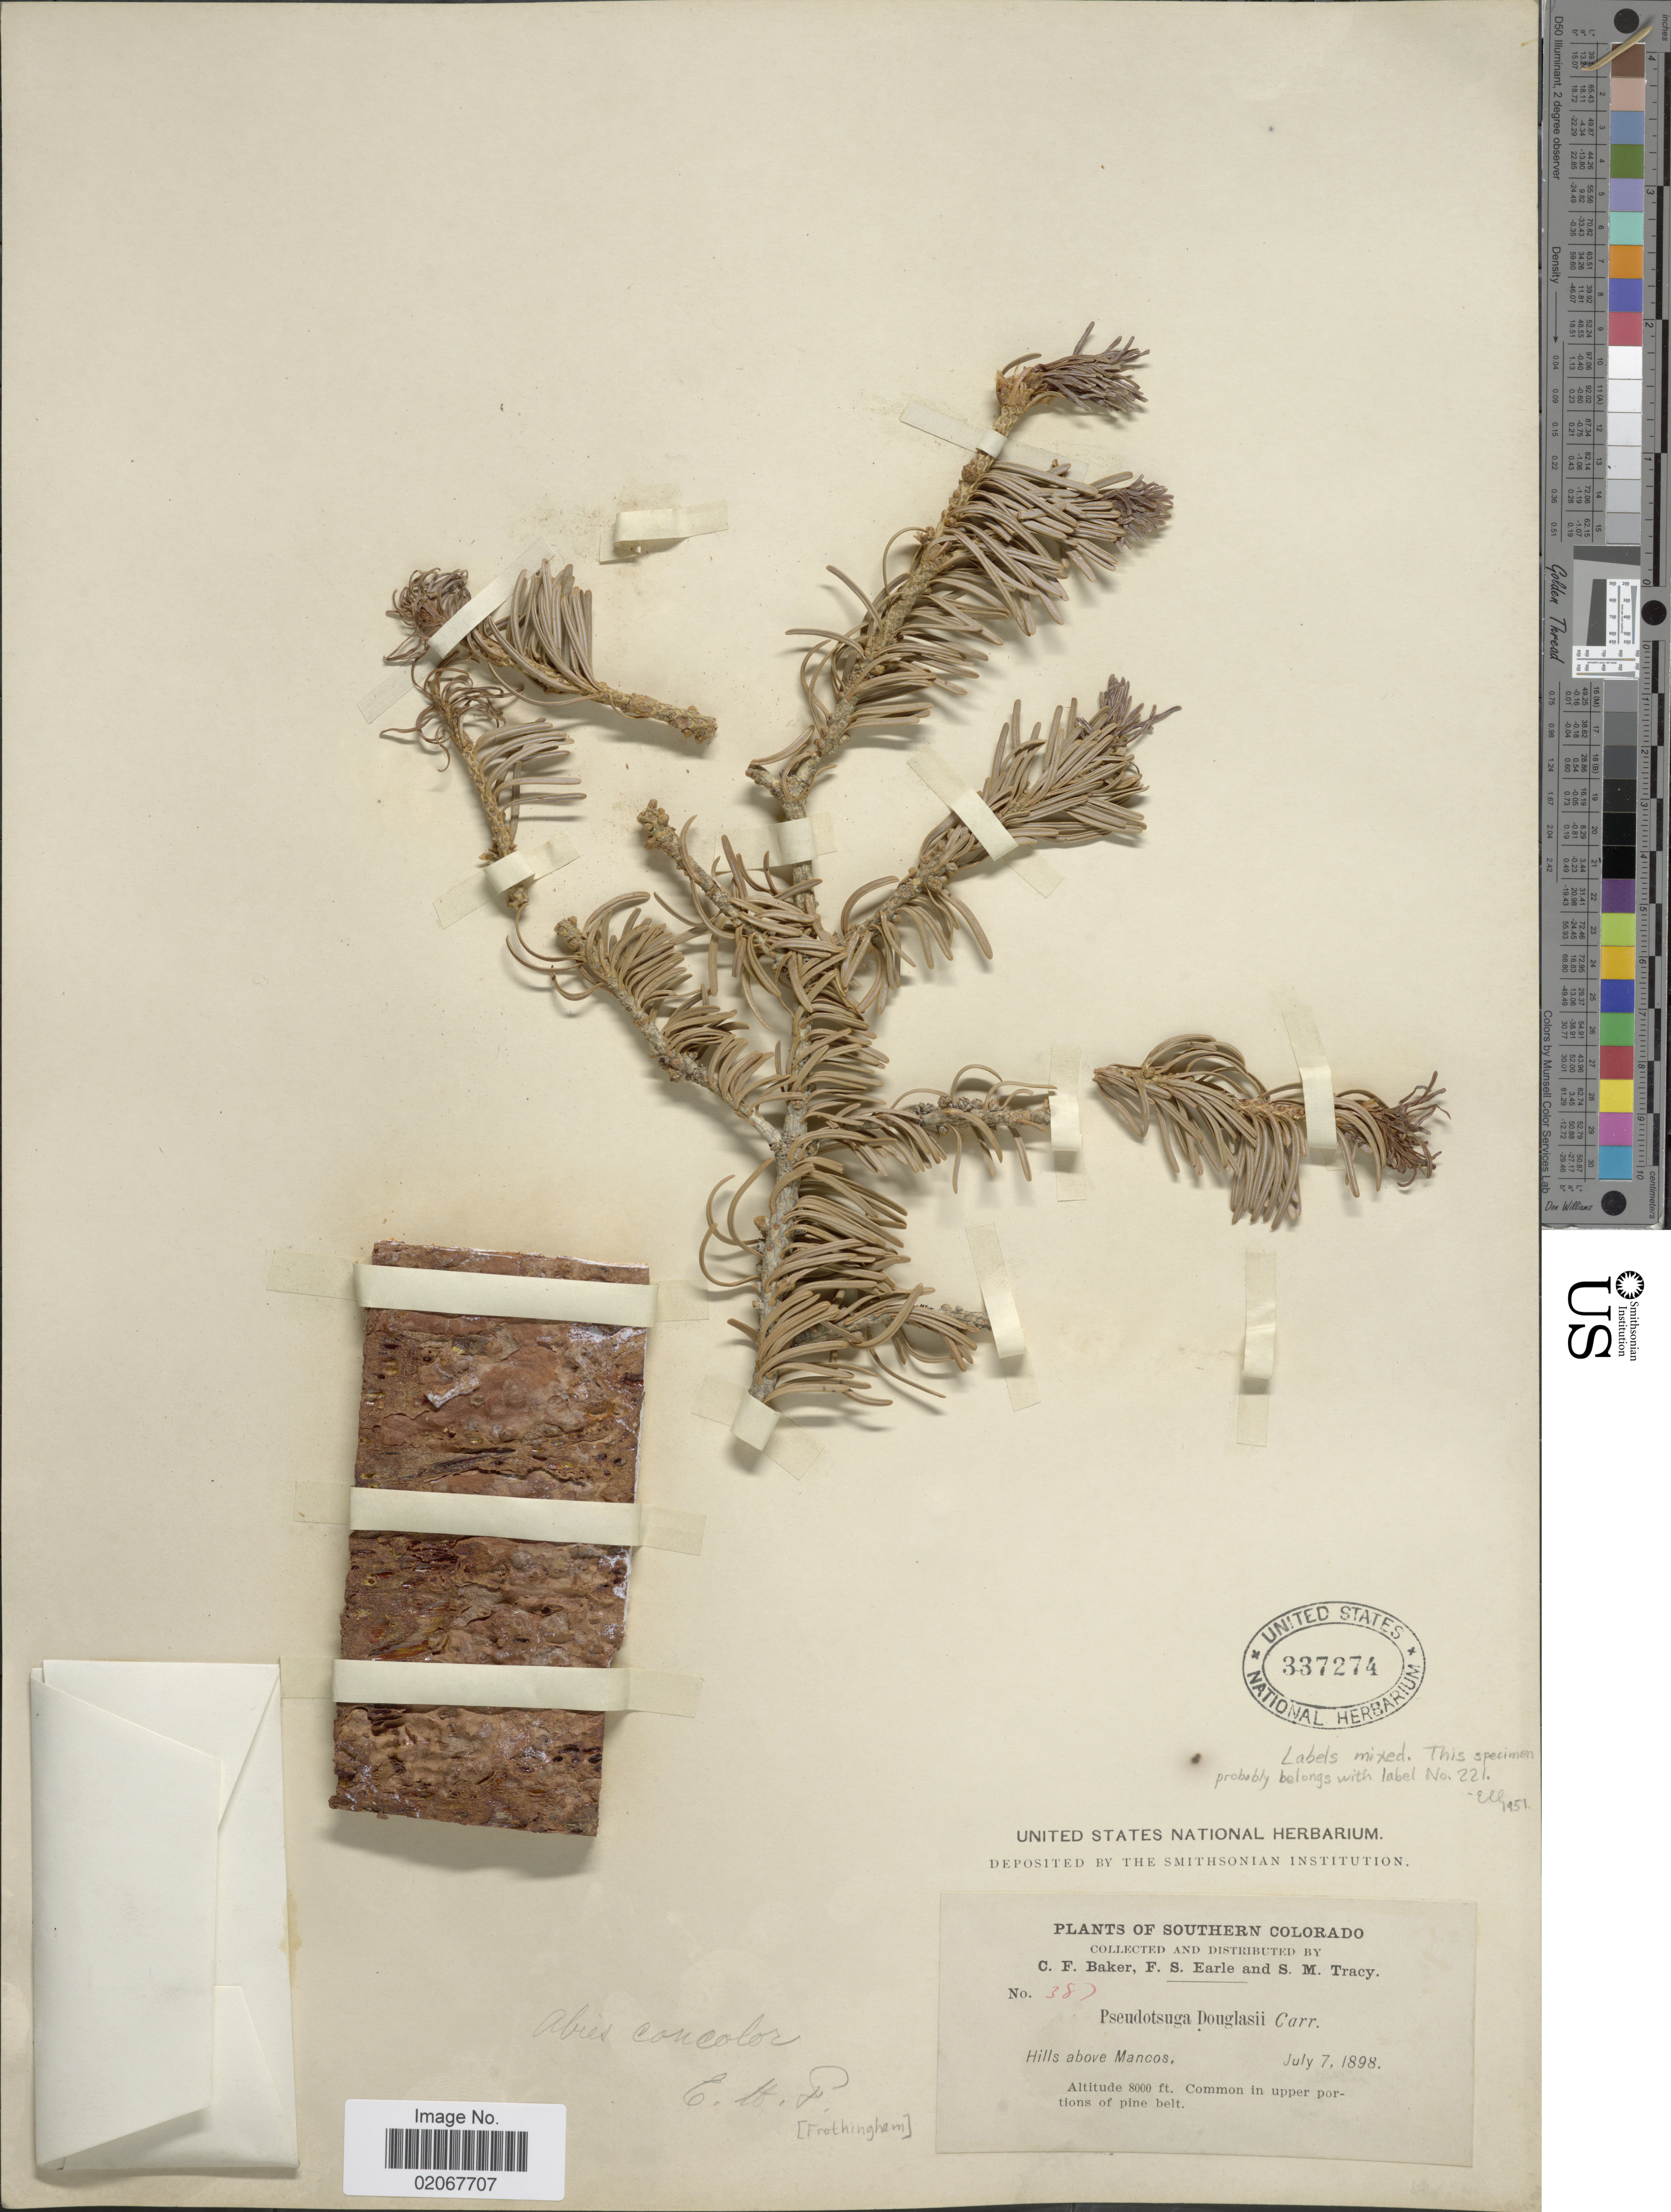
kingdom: Plantae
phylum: Tracheophyta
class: Pinopsida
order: Pinales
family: Pinaceae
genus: Pseudotsuga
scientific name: Pseudotsuga menziesii var. glauca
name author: (Beissn.) Franco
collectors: F. C. Baker, F. S. Earle & S. M. Tracy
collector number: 387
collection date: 1898-07-07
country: United States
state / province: Colorado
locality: Southern Colorado. Hills above Mancos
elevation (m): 2438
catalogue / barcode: US 337274